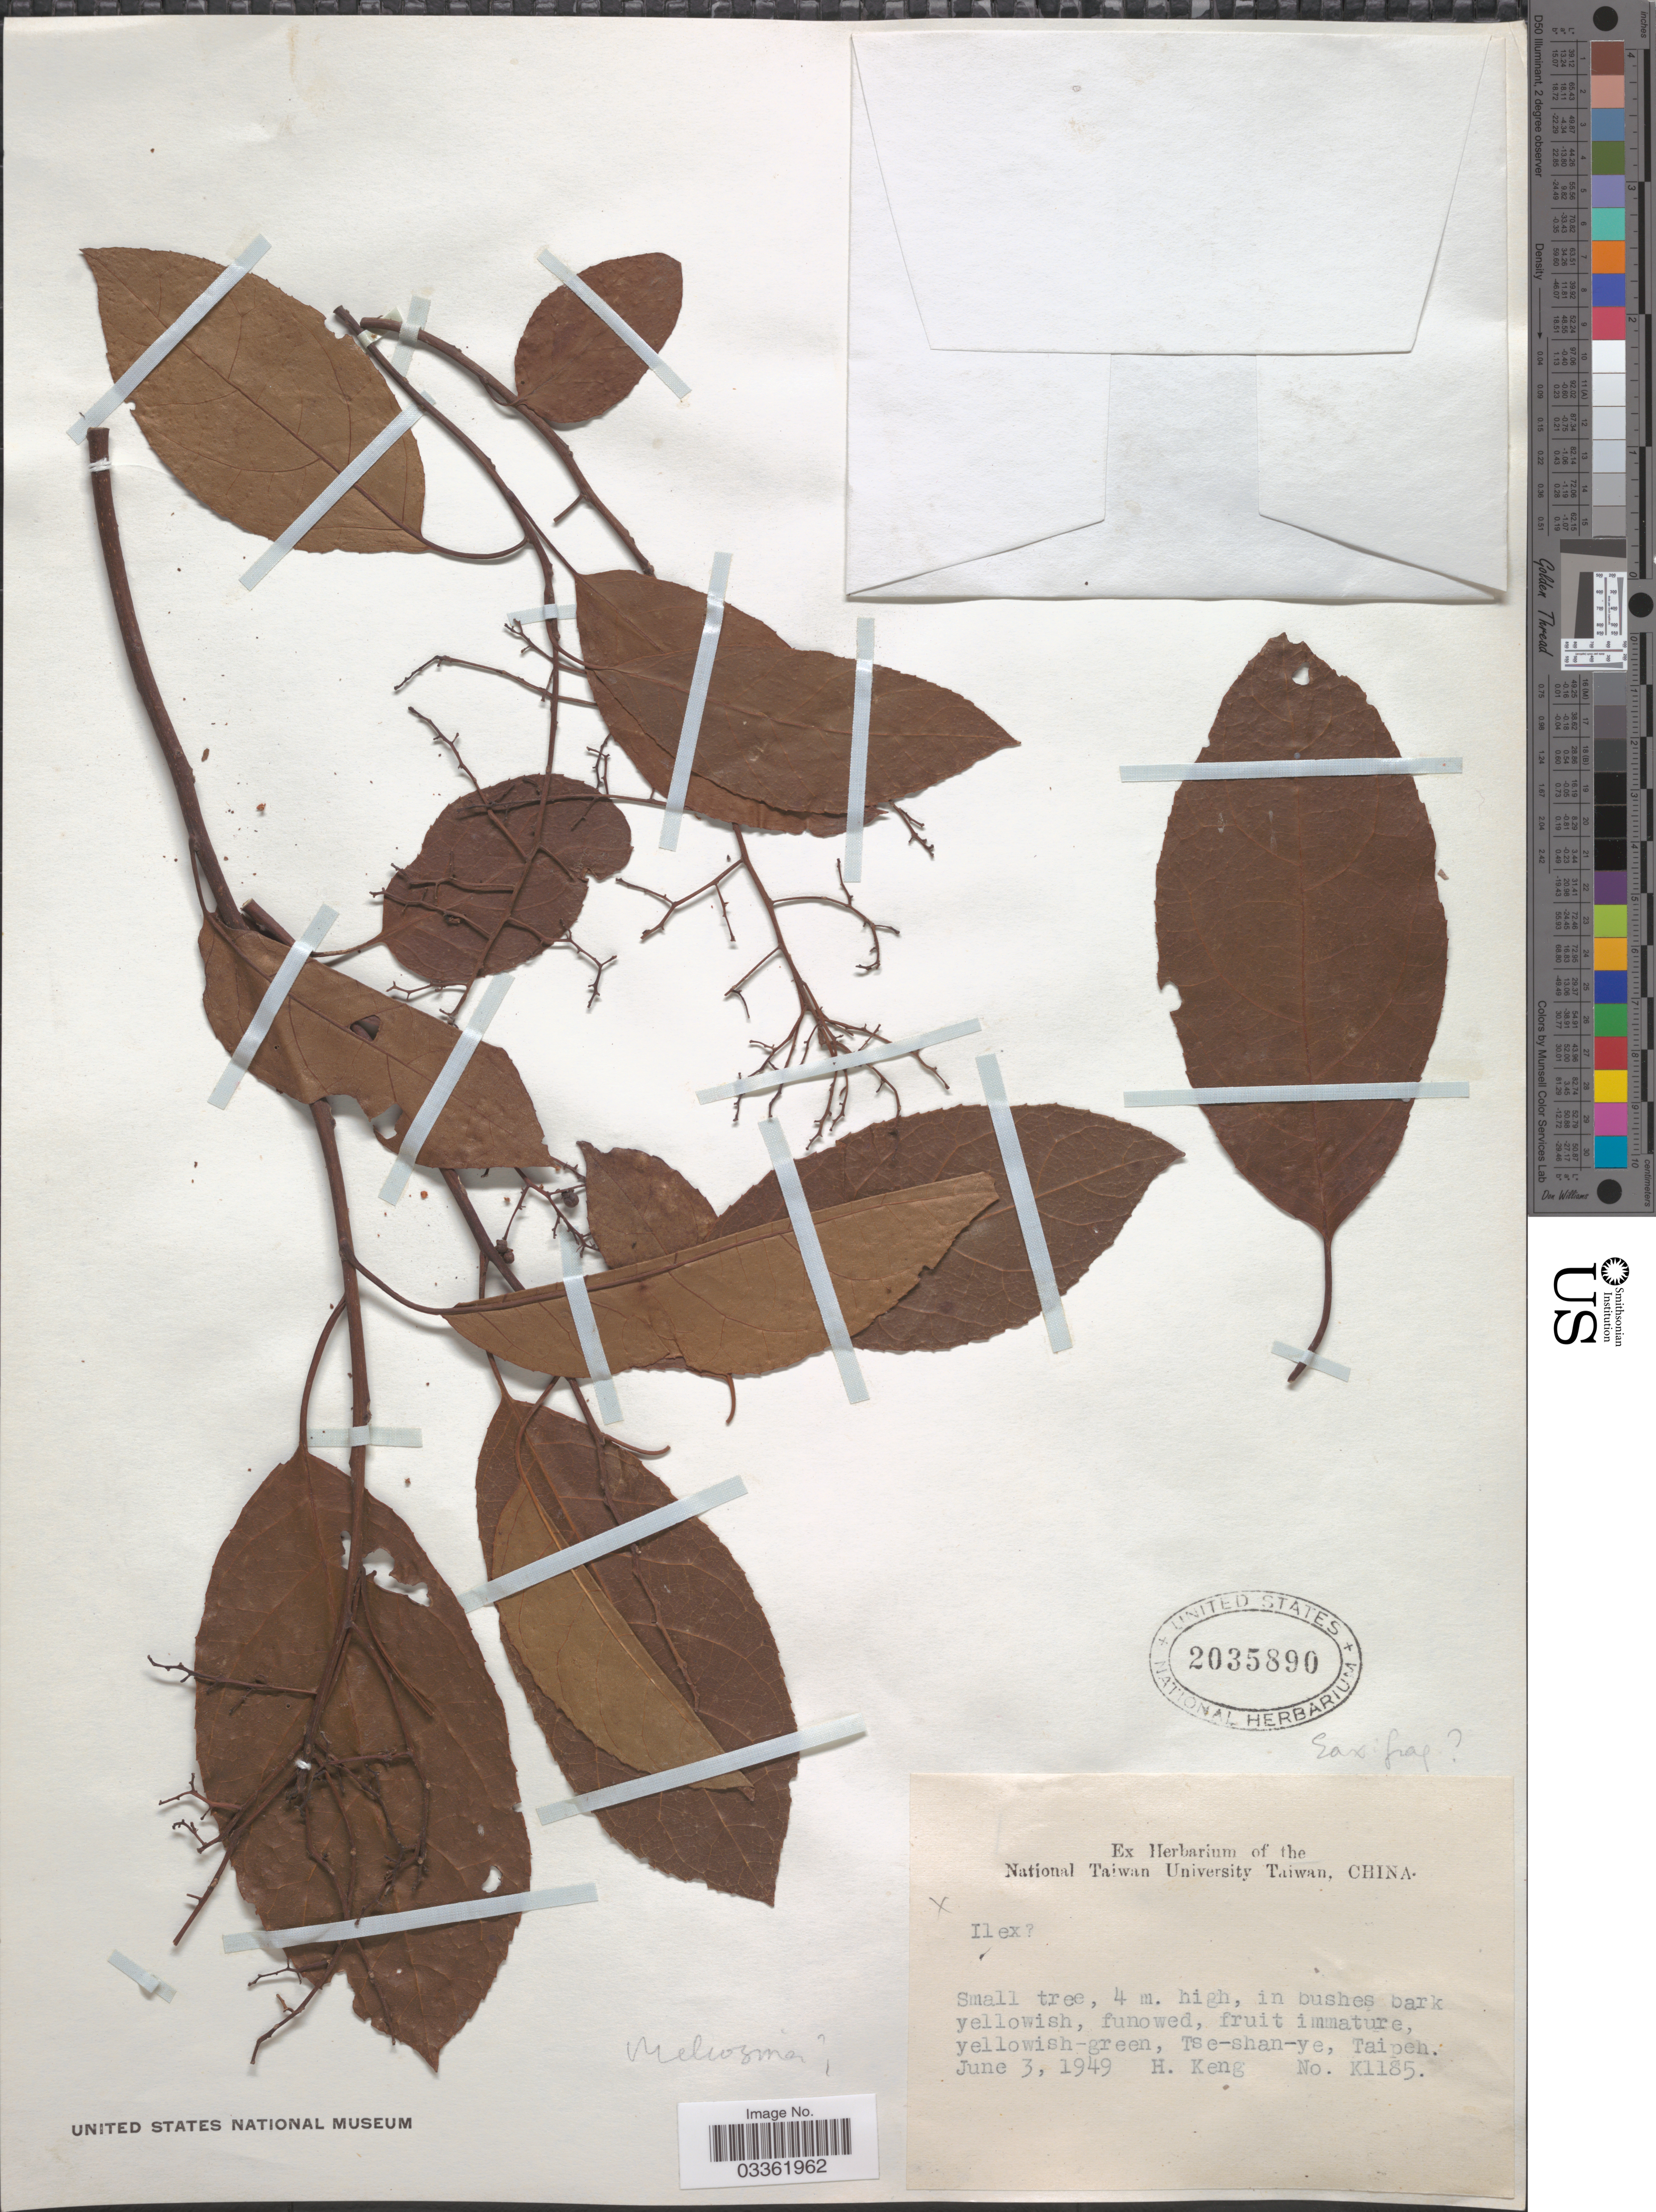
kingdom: Plantae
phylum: Tracheophyta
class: Magnoliopsida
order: Proteales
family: Sabiaceae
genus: Meliosma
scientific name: Meliosma sp.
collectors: H. Keng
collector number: K1185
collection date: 1949-06-03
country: Taiwan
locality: Tse-shan-ye, Taipeh.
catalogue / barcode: US 2035890